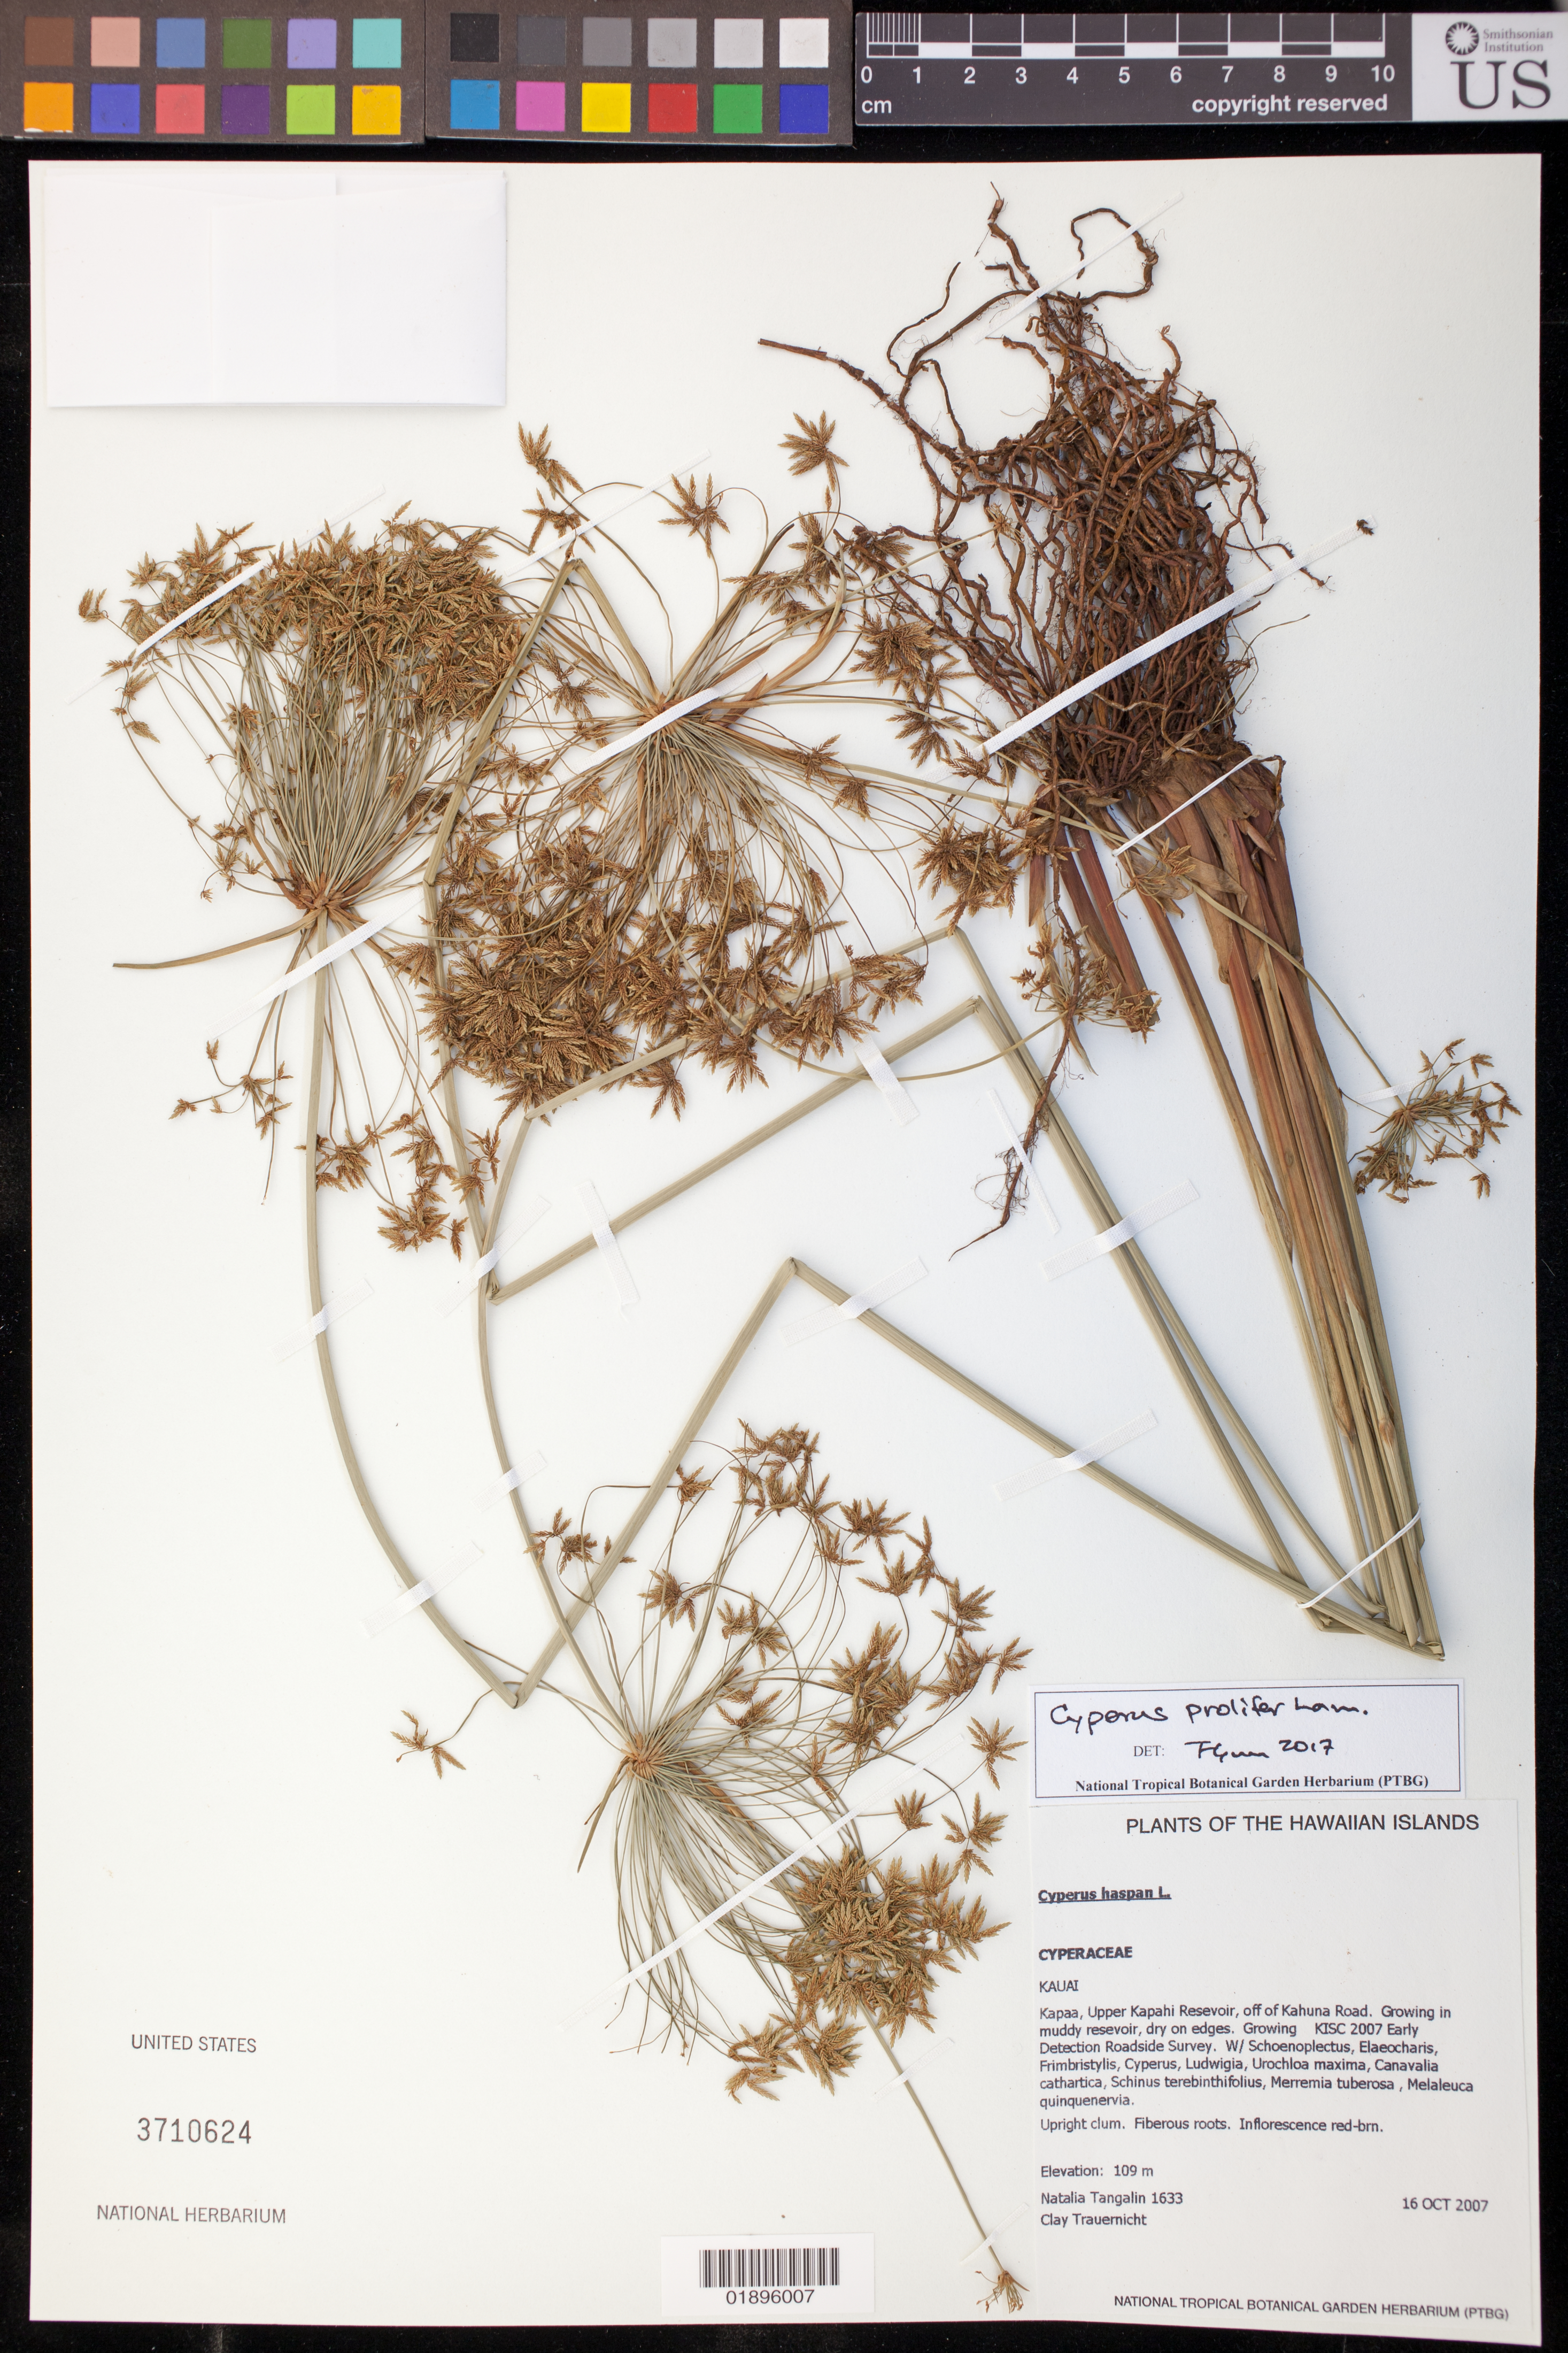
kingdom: Plantae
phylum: Tracheophyta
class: Liliopsida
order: Poales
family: Cyperaceae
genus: Cyperus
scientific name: Cyperus prolifer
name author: Lam.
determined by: Flynn, T. W.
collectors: N. Tangalin & C. Trauernicht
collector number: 1633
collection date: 2007-10-16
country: United States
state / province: Hawaii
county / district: Kauai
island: Kaua'i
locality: Kapaa, Upper Kapahi Reservoir, off of Kahuna Road, growing in muddy reservoir, dry on edges.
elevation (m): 109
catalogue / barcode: US 3710624